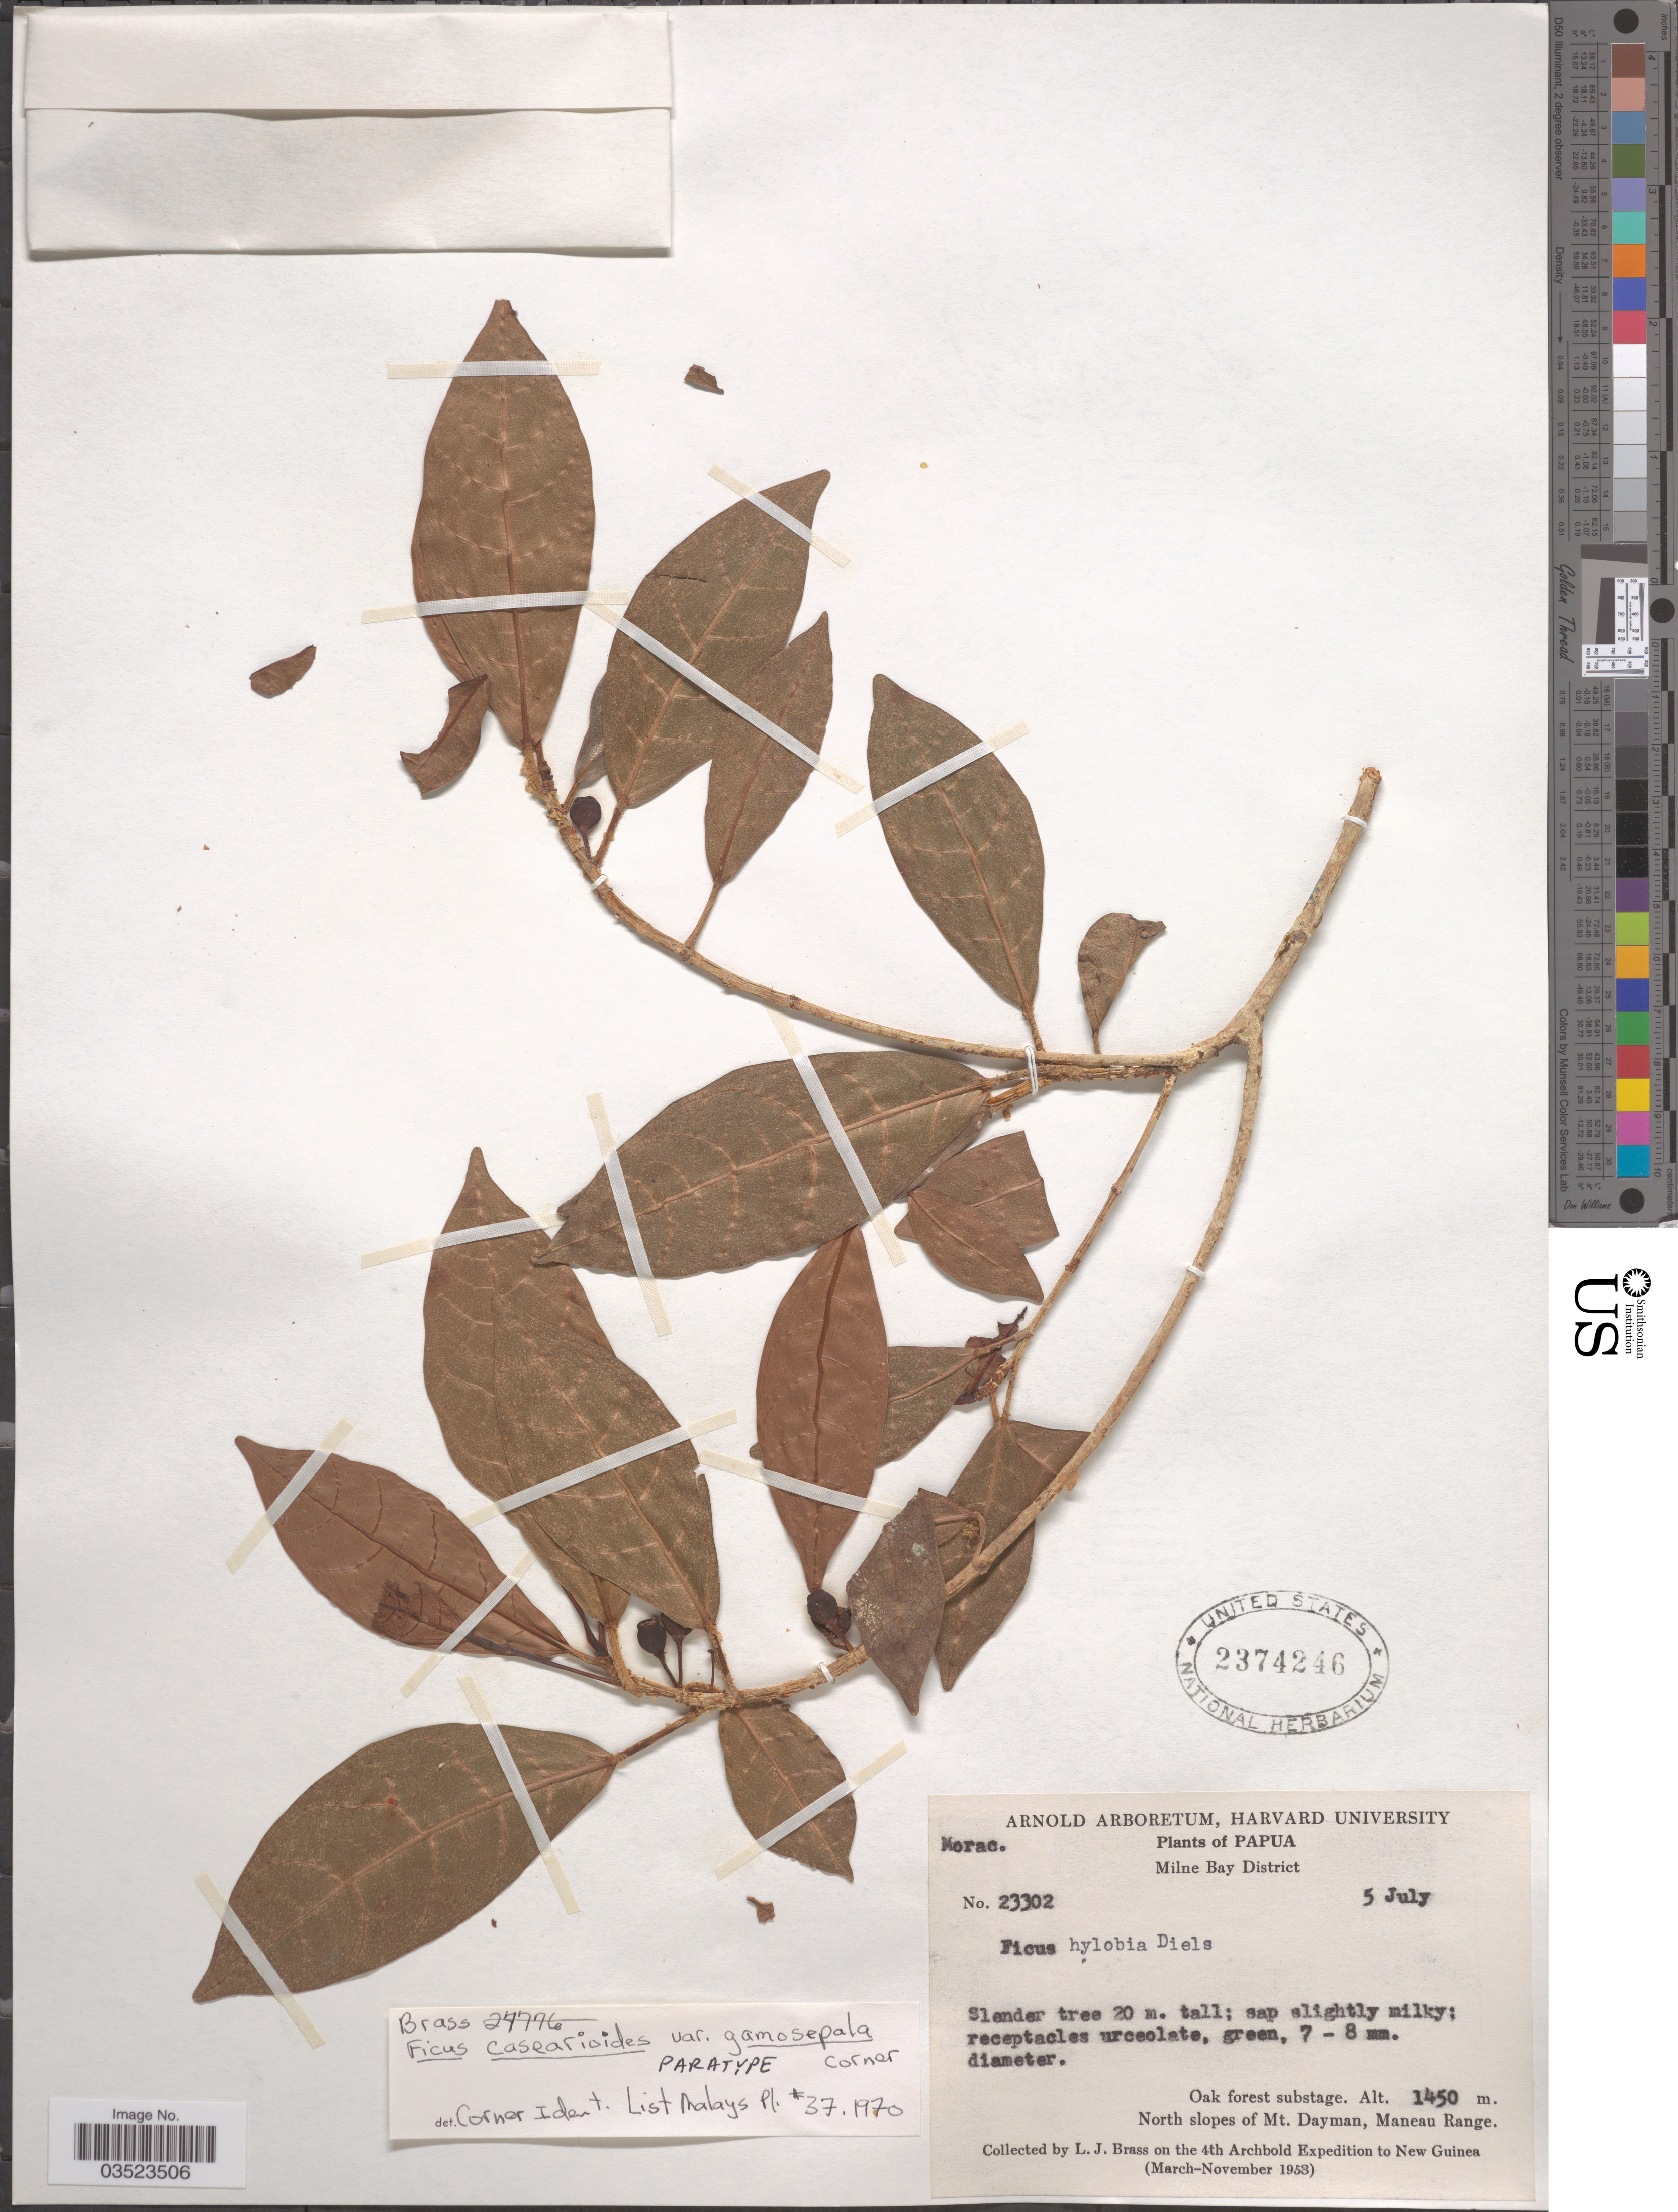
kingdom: Plantae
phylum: Tracheophyta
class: Magnoliopsida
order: Rosales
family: Moraceae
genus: Ficus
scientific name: Ficus casearioides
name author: King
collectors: L. J. Brass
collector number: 23302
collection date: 1953-07-05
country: Papua New Guinea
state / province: Milne Bay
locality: Papua. Milne Bay District. Oak forest substage. North slopes of Mt. Dayman, Maneau Range.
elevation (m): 1450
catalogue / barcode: US 2374246